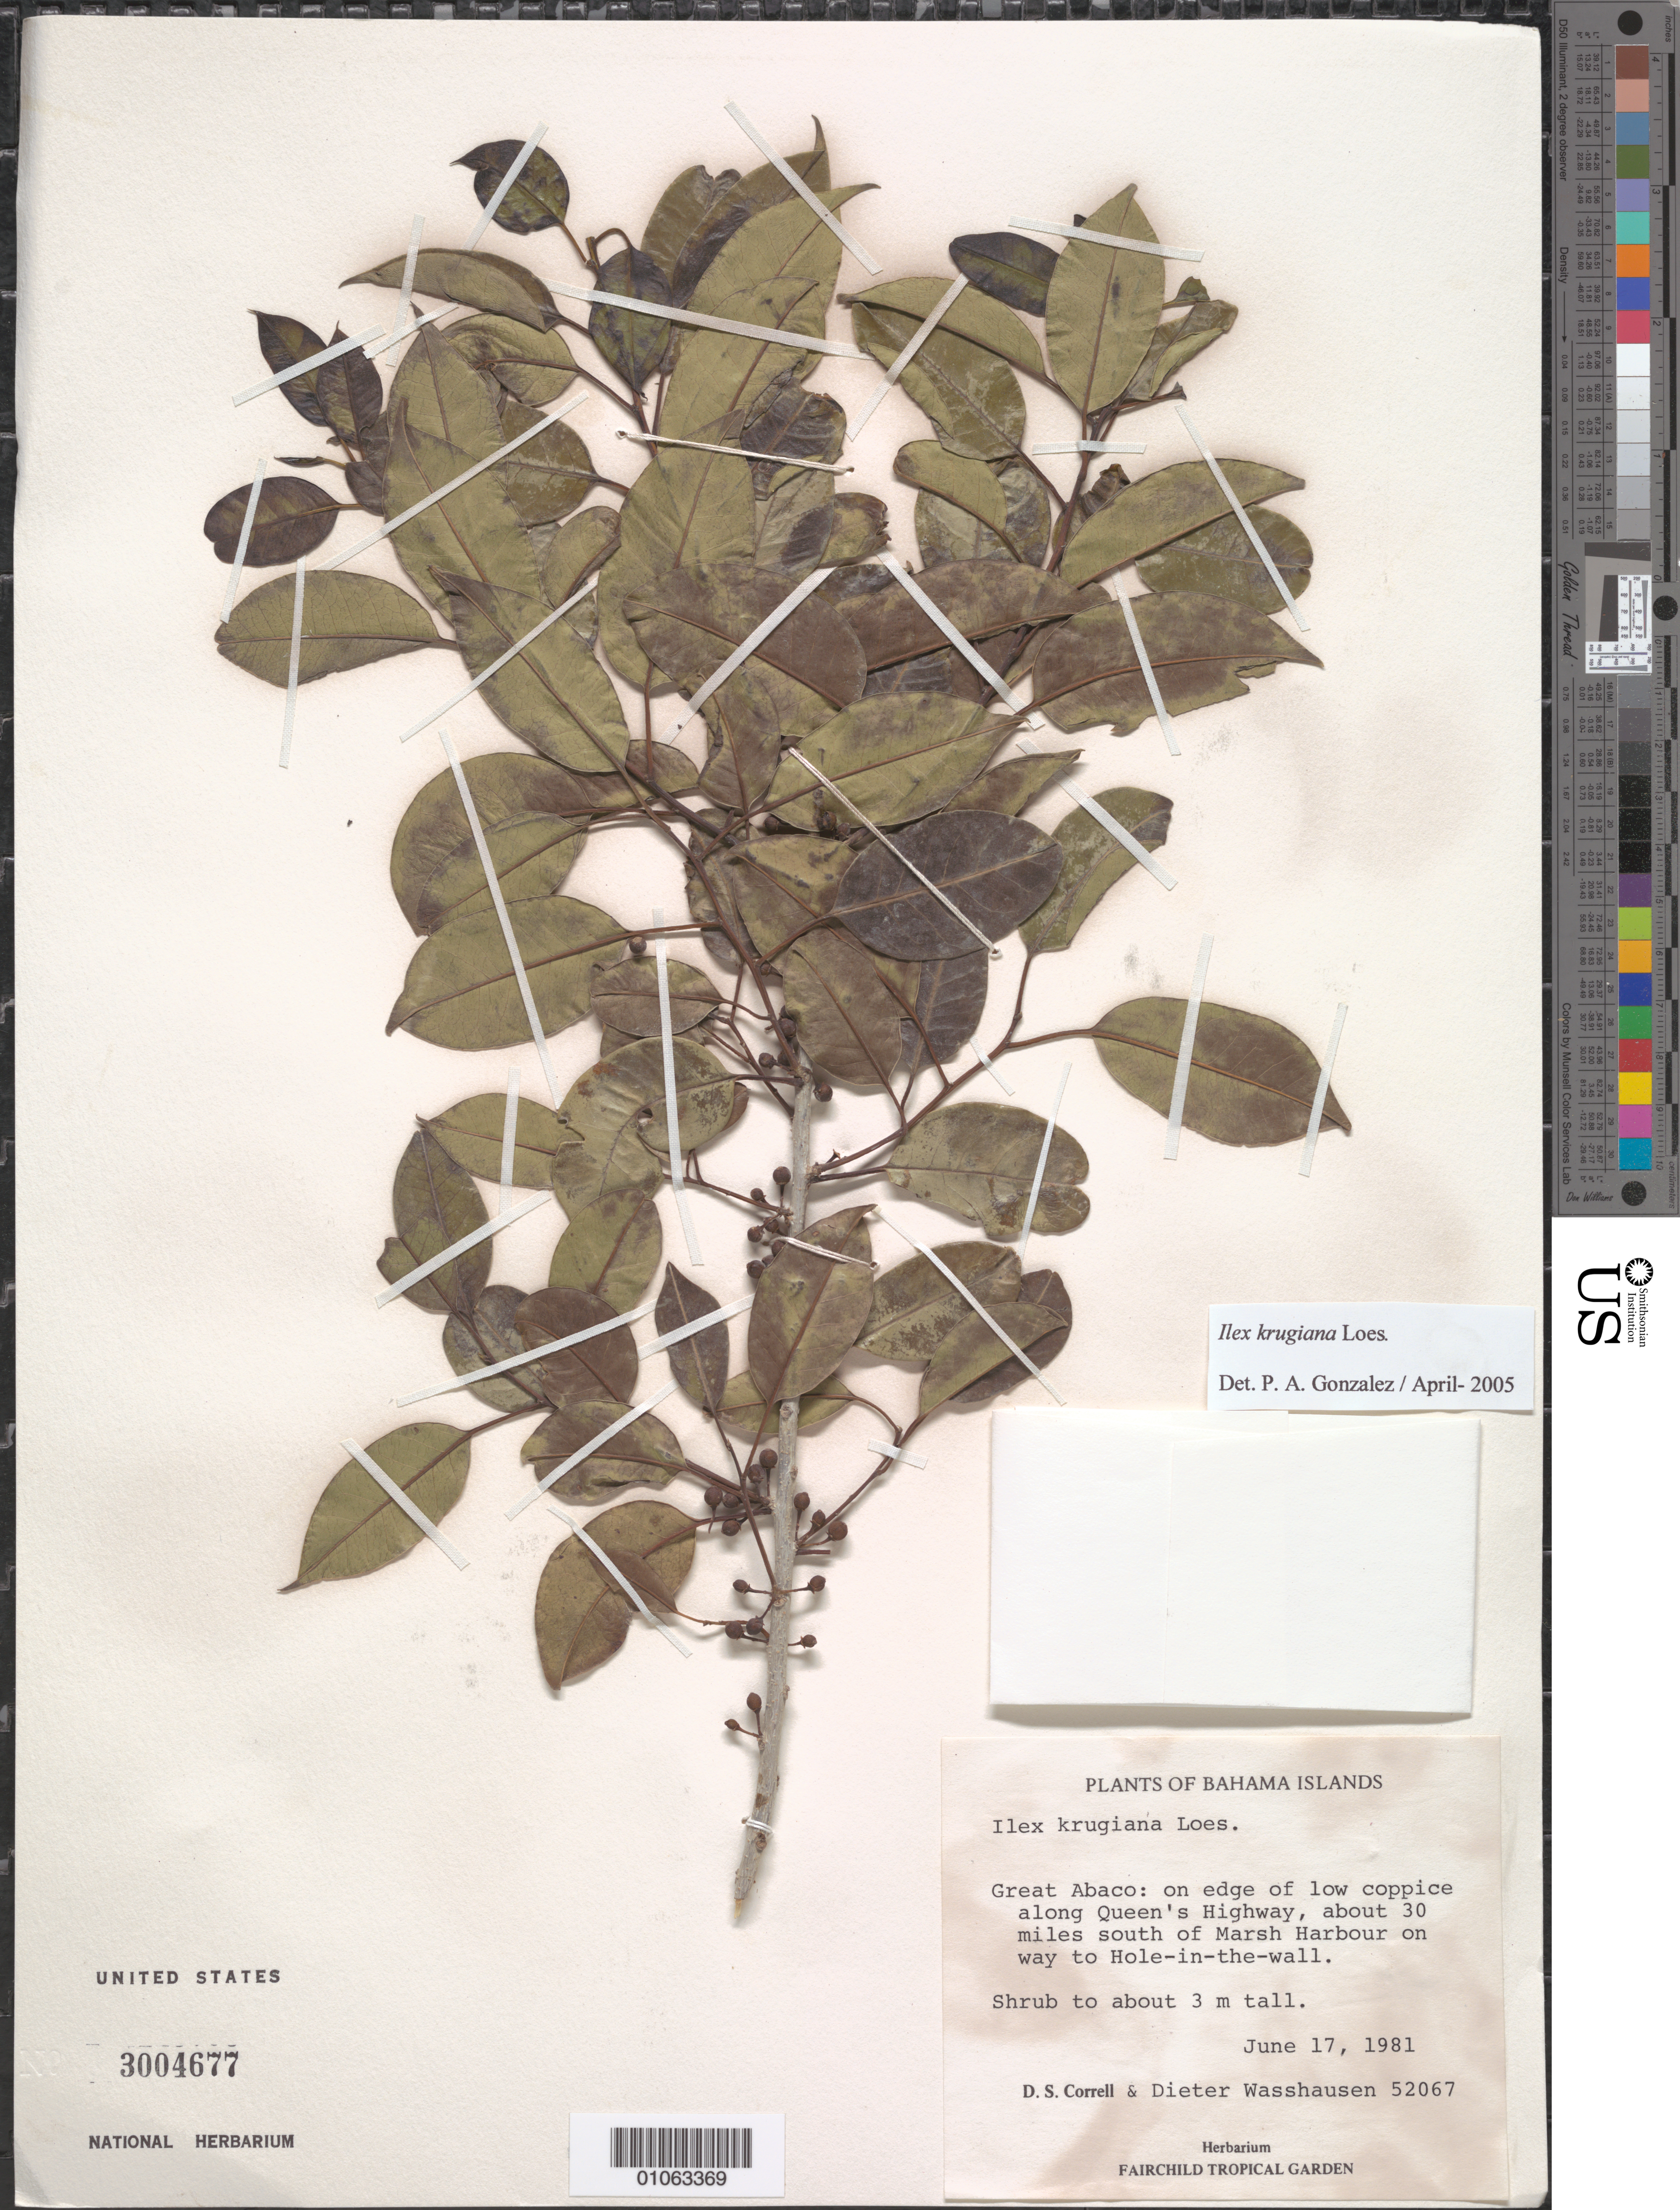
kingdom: Plantae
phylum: Tracheophyta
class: Magnoliopsida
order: Aquifoliales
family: Aquifoliaceae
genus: Ilex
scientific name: Ilex krugiana var. krugiana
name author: Loes.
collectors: D. S. Correll & D. C. Wasshausen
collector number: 52067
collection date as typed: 17 Jun 1981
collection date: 1981-06-17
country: Bahamas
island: Great Abaco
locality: On edge of low coppicem along Queen's highway, about 30 miles south of Marsh Harbour on way to Hole-in-the-wall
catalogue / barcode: US 3004677